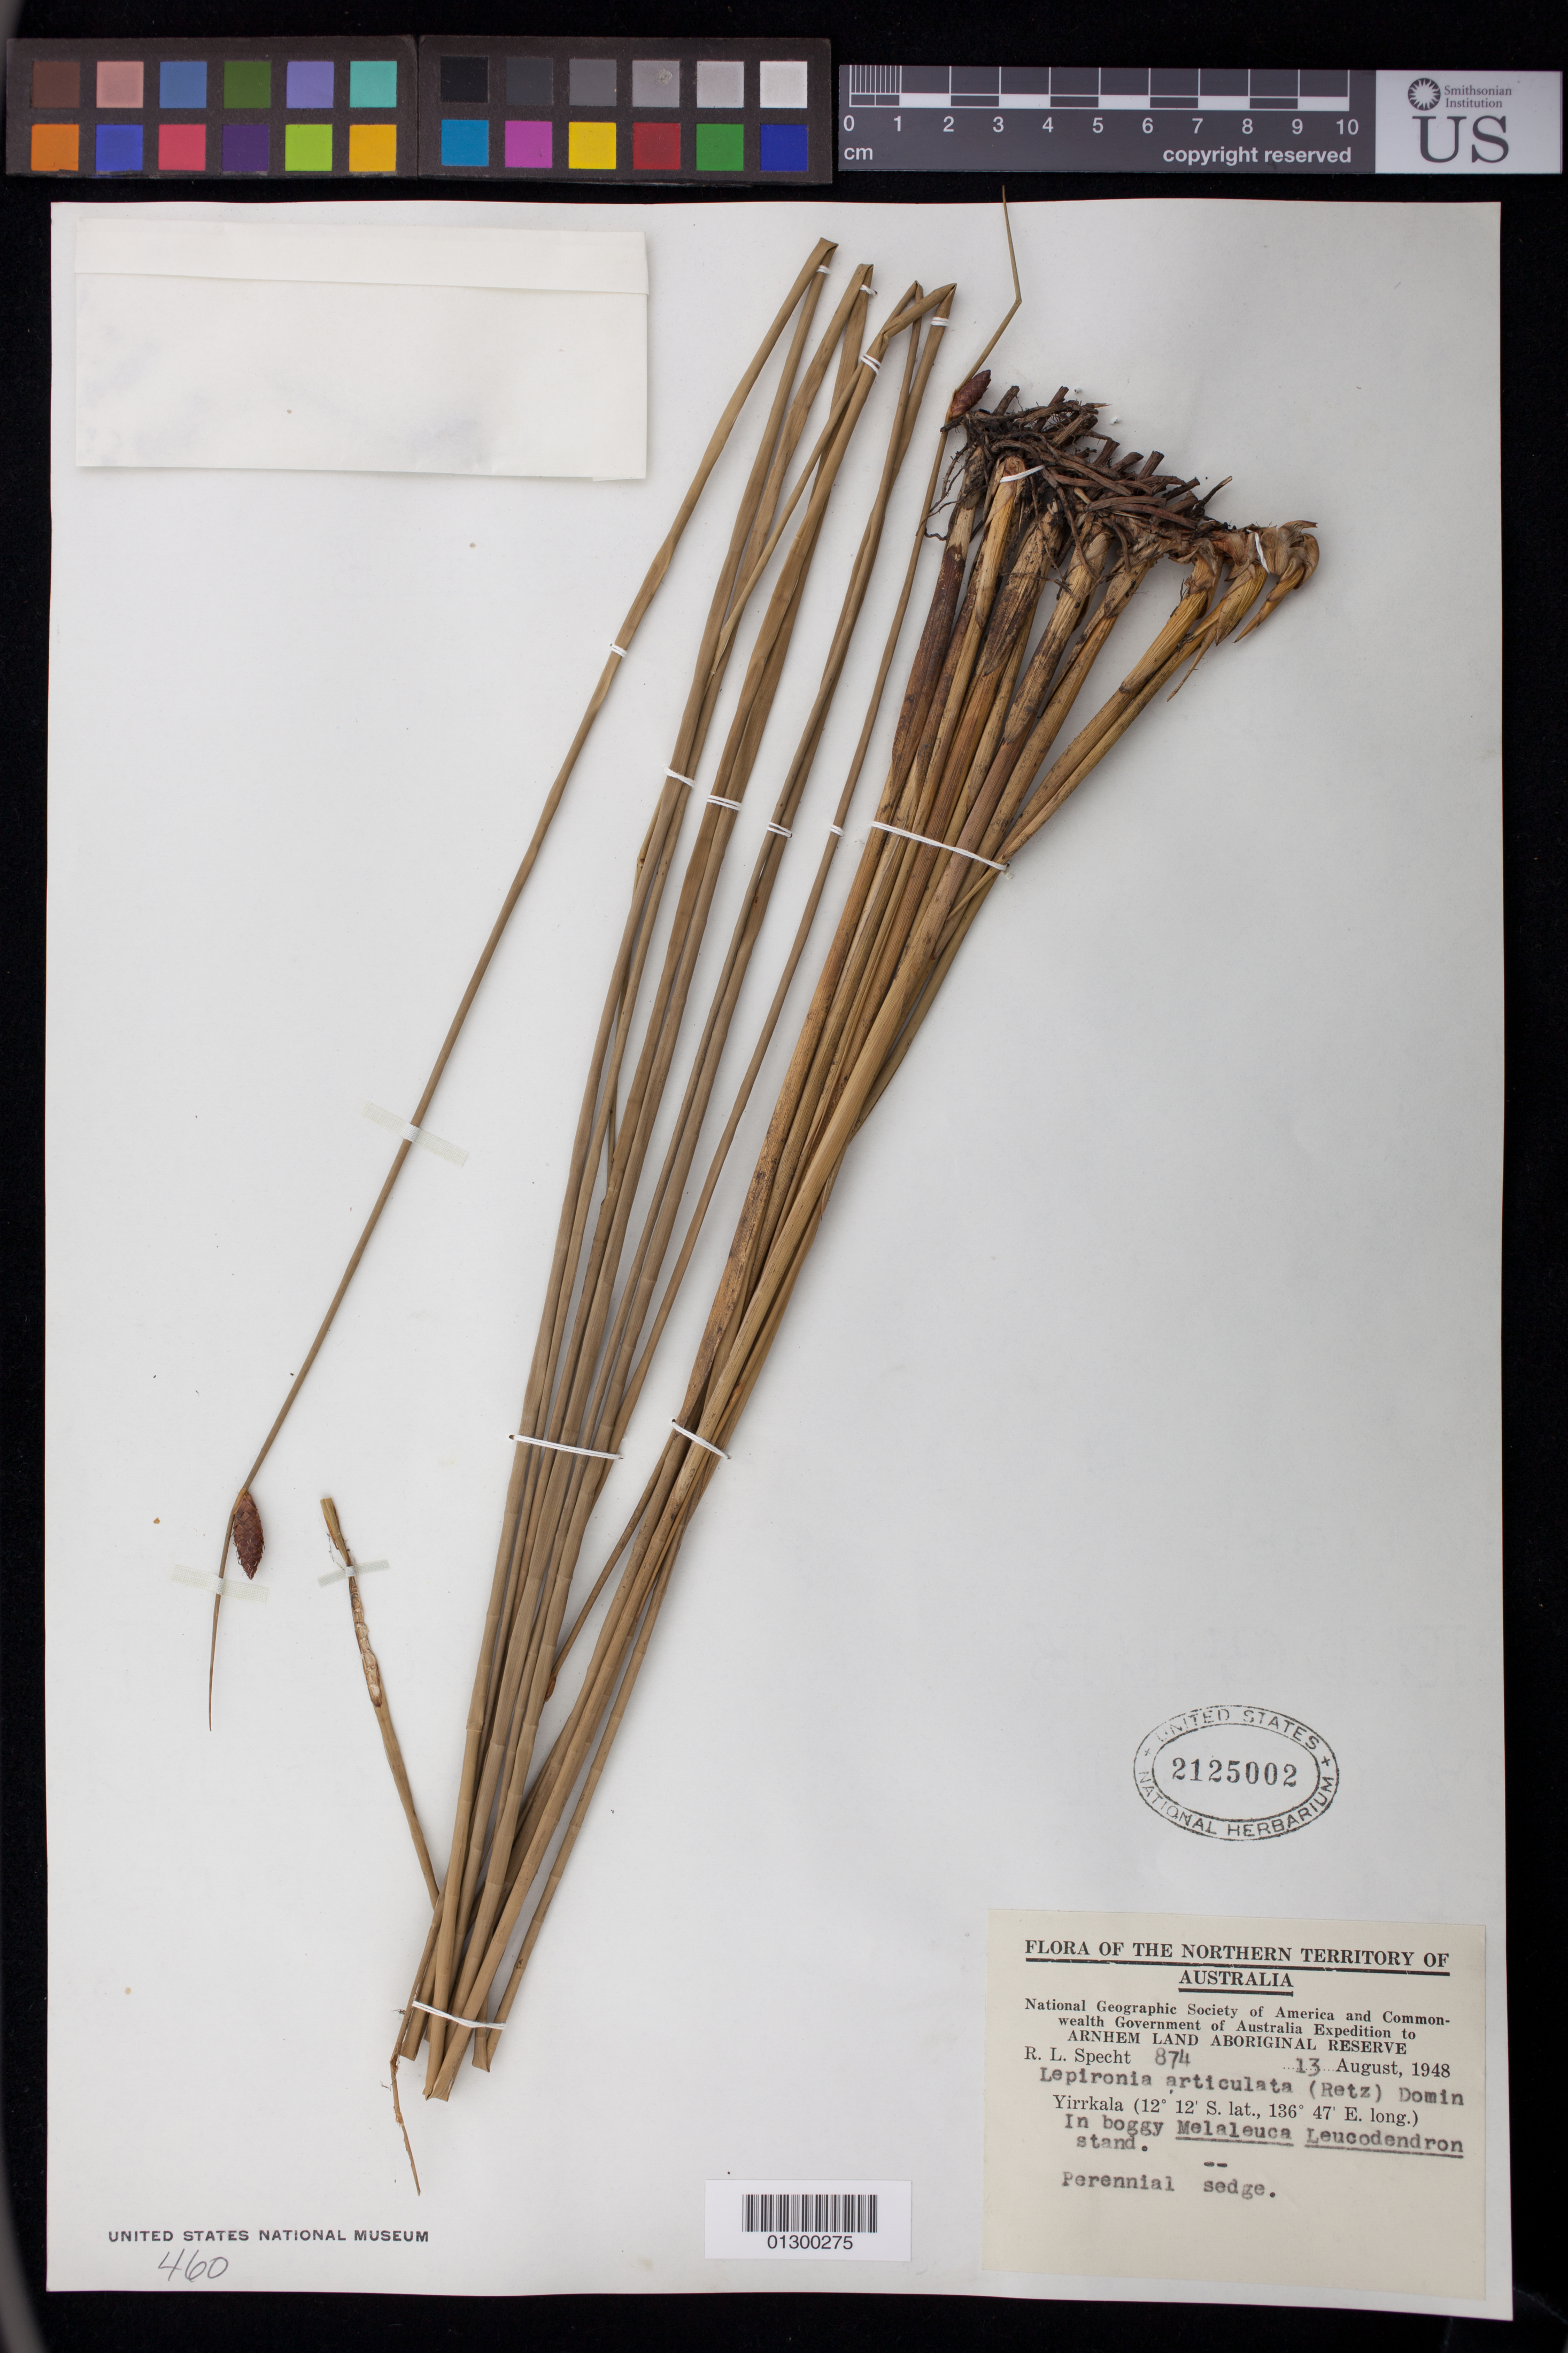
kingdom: Plantae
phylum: Tracheophyta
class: Liliopsida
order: Poales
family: Cyperaceae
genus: Lepironia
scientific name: Lepironia articulata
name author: (Retz.) Domin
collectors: R. L. Specht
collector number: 874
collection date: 1948-08-13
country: Australia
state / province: Northern Territory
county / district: East Arnhem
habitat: In boggy Melaleuca leucodendron stand.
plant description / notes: Perennial sedge.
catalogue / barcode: US 2125002